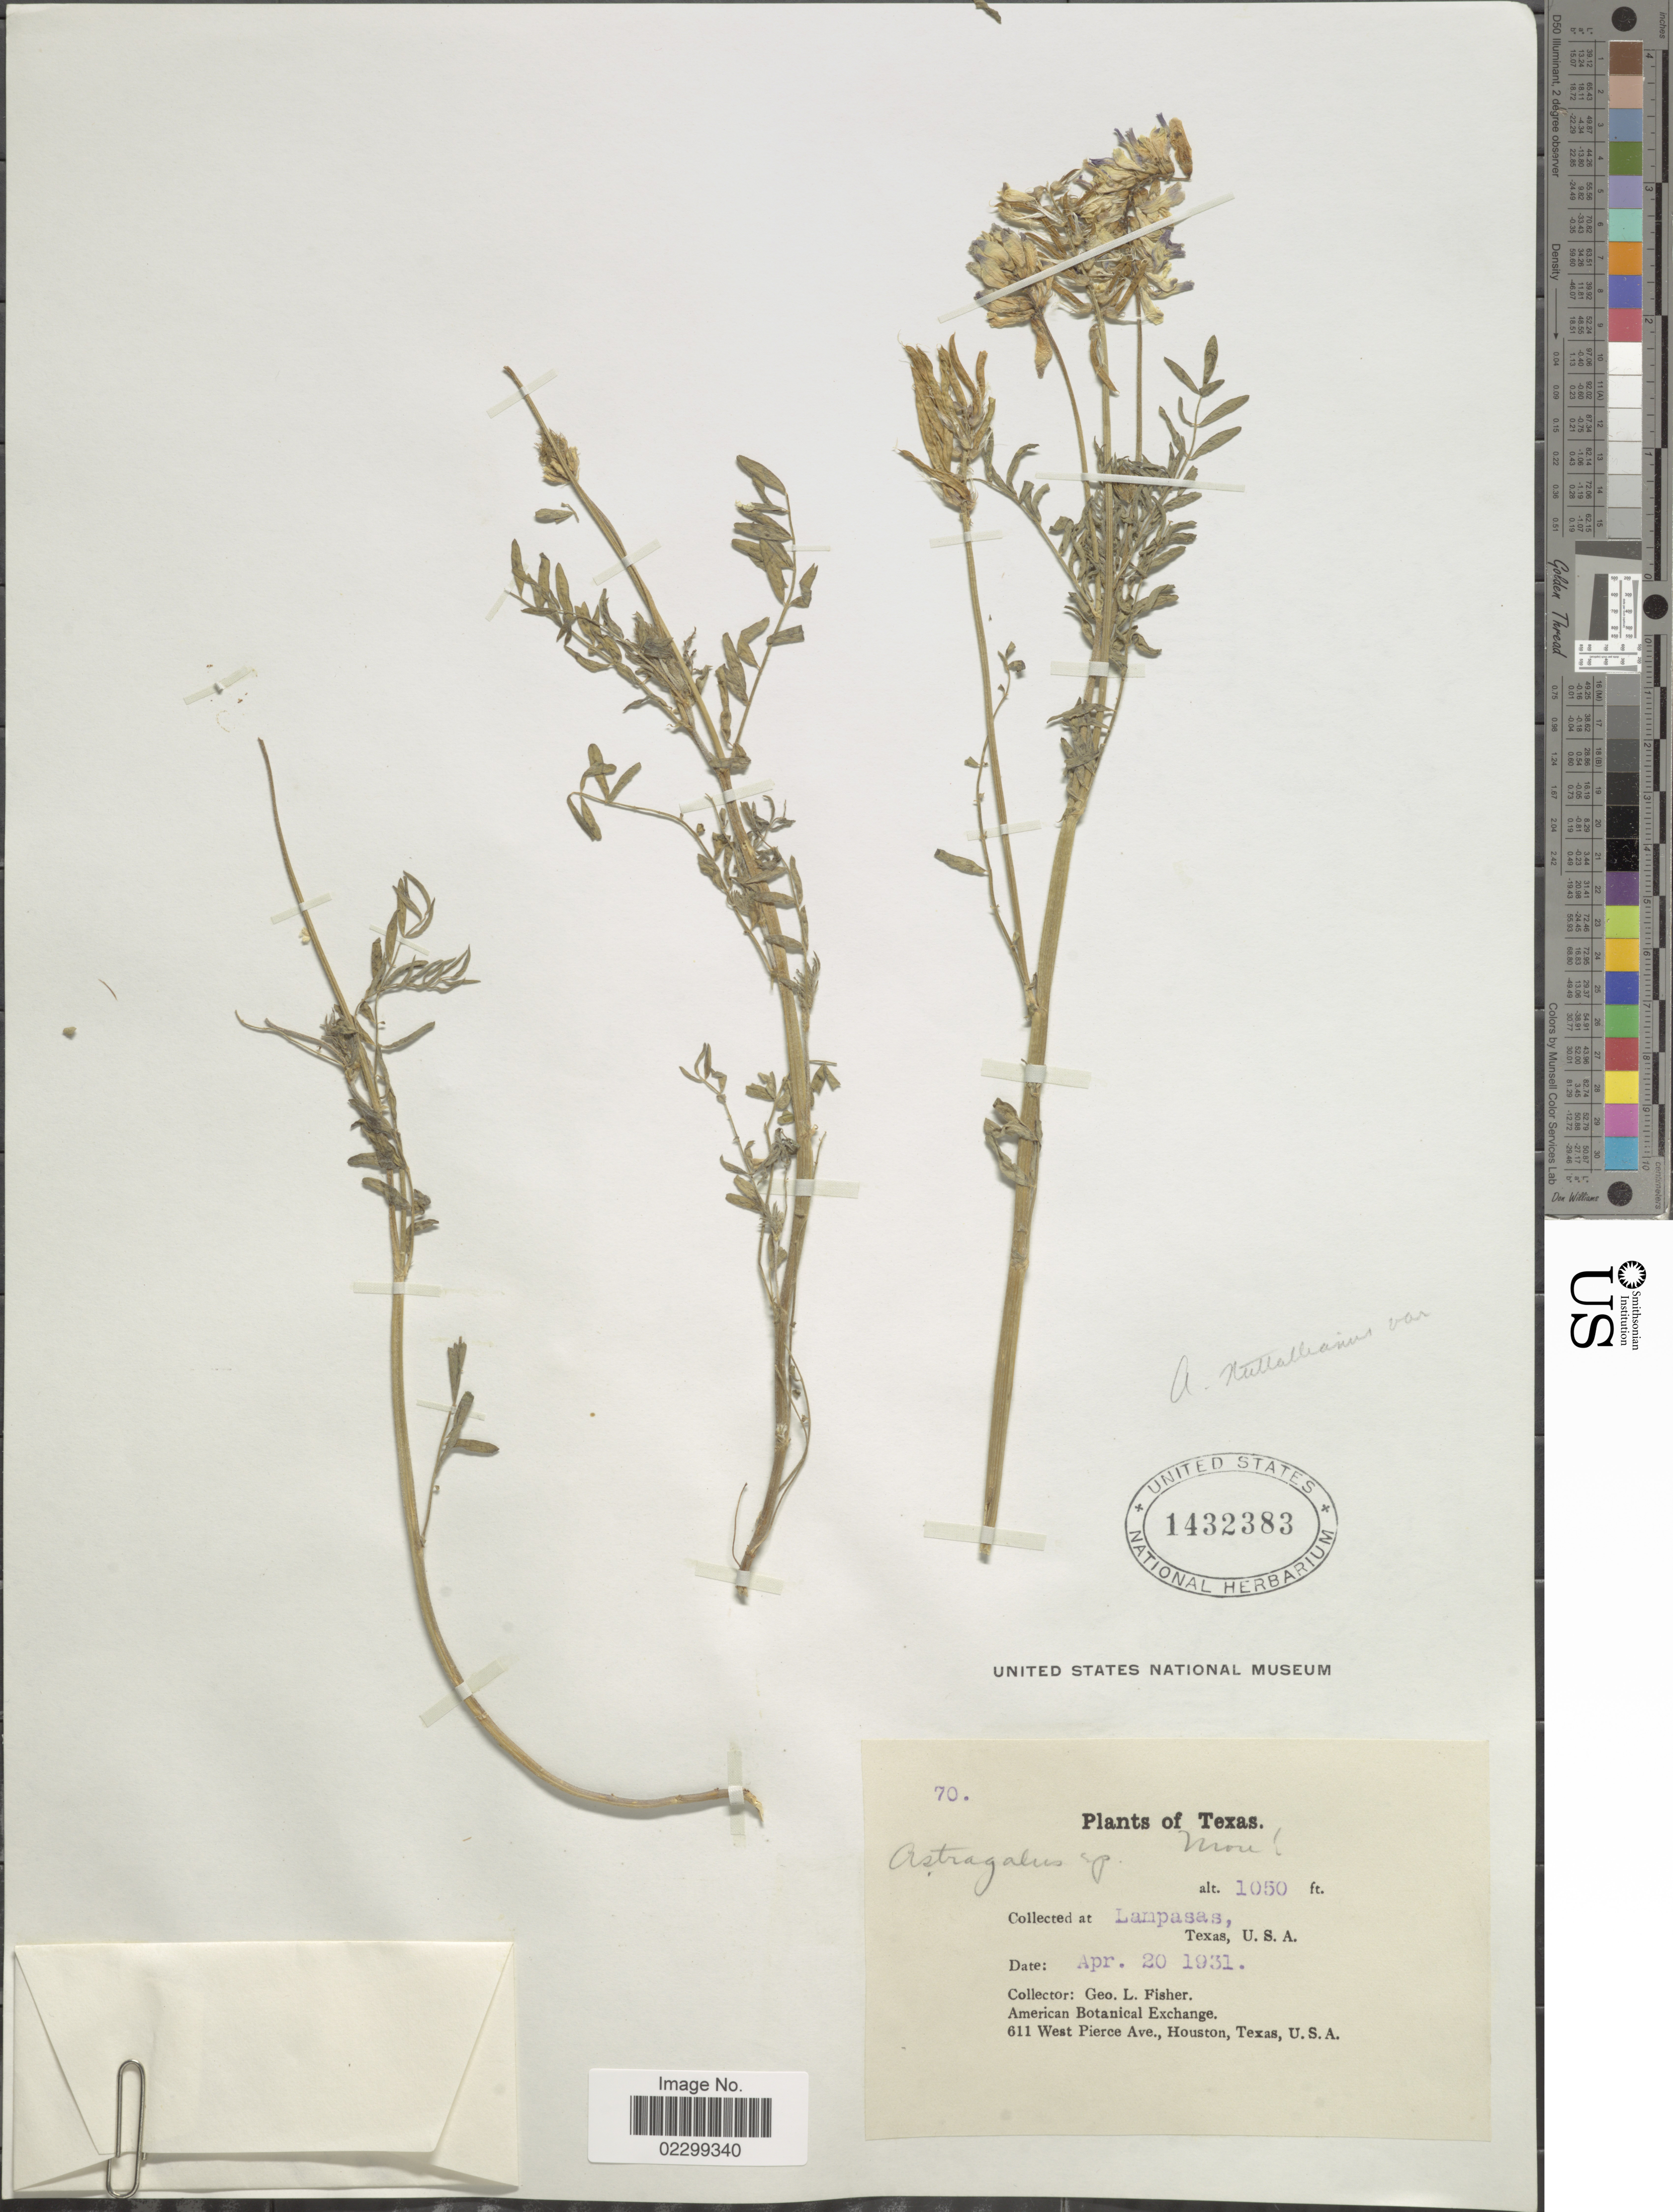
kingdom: Plantae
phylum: Tracheophyta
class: Magnoliopsida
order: Fabales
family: Fabaceae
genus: Astragalus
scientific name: Astragalus austrinus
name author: (Small) O.E. Schulz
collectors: G. L. Fisher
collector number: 70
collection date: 1931-04-20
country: United States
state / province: Texas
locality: Lampasas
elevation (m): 320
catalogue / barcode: US 1432383